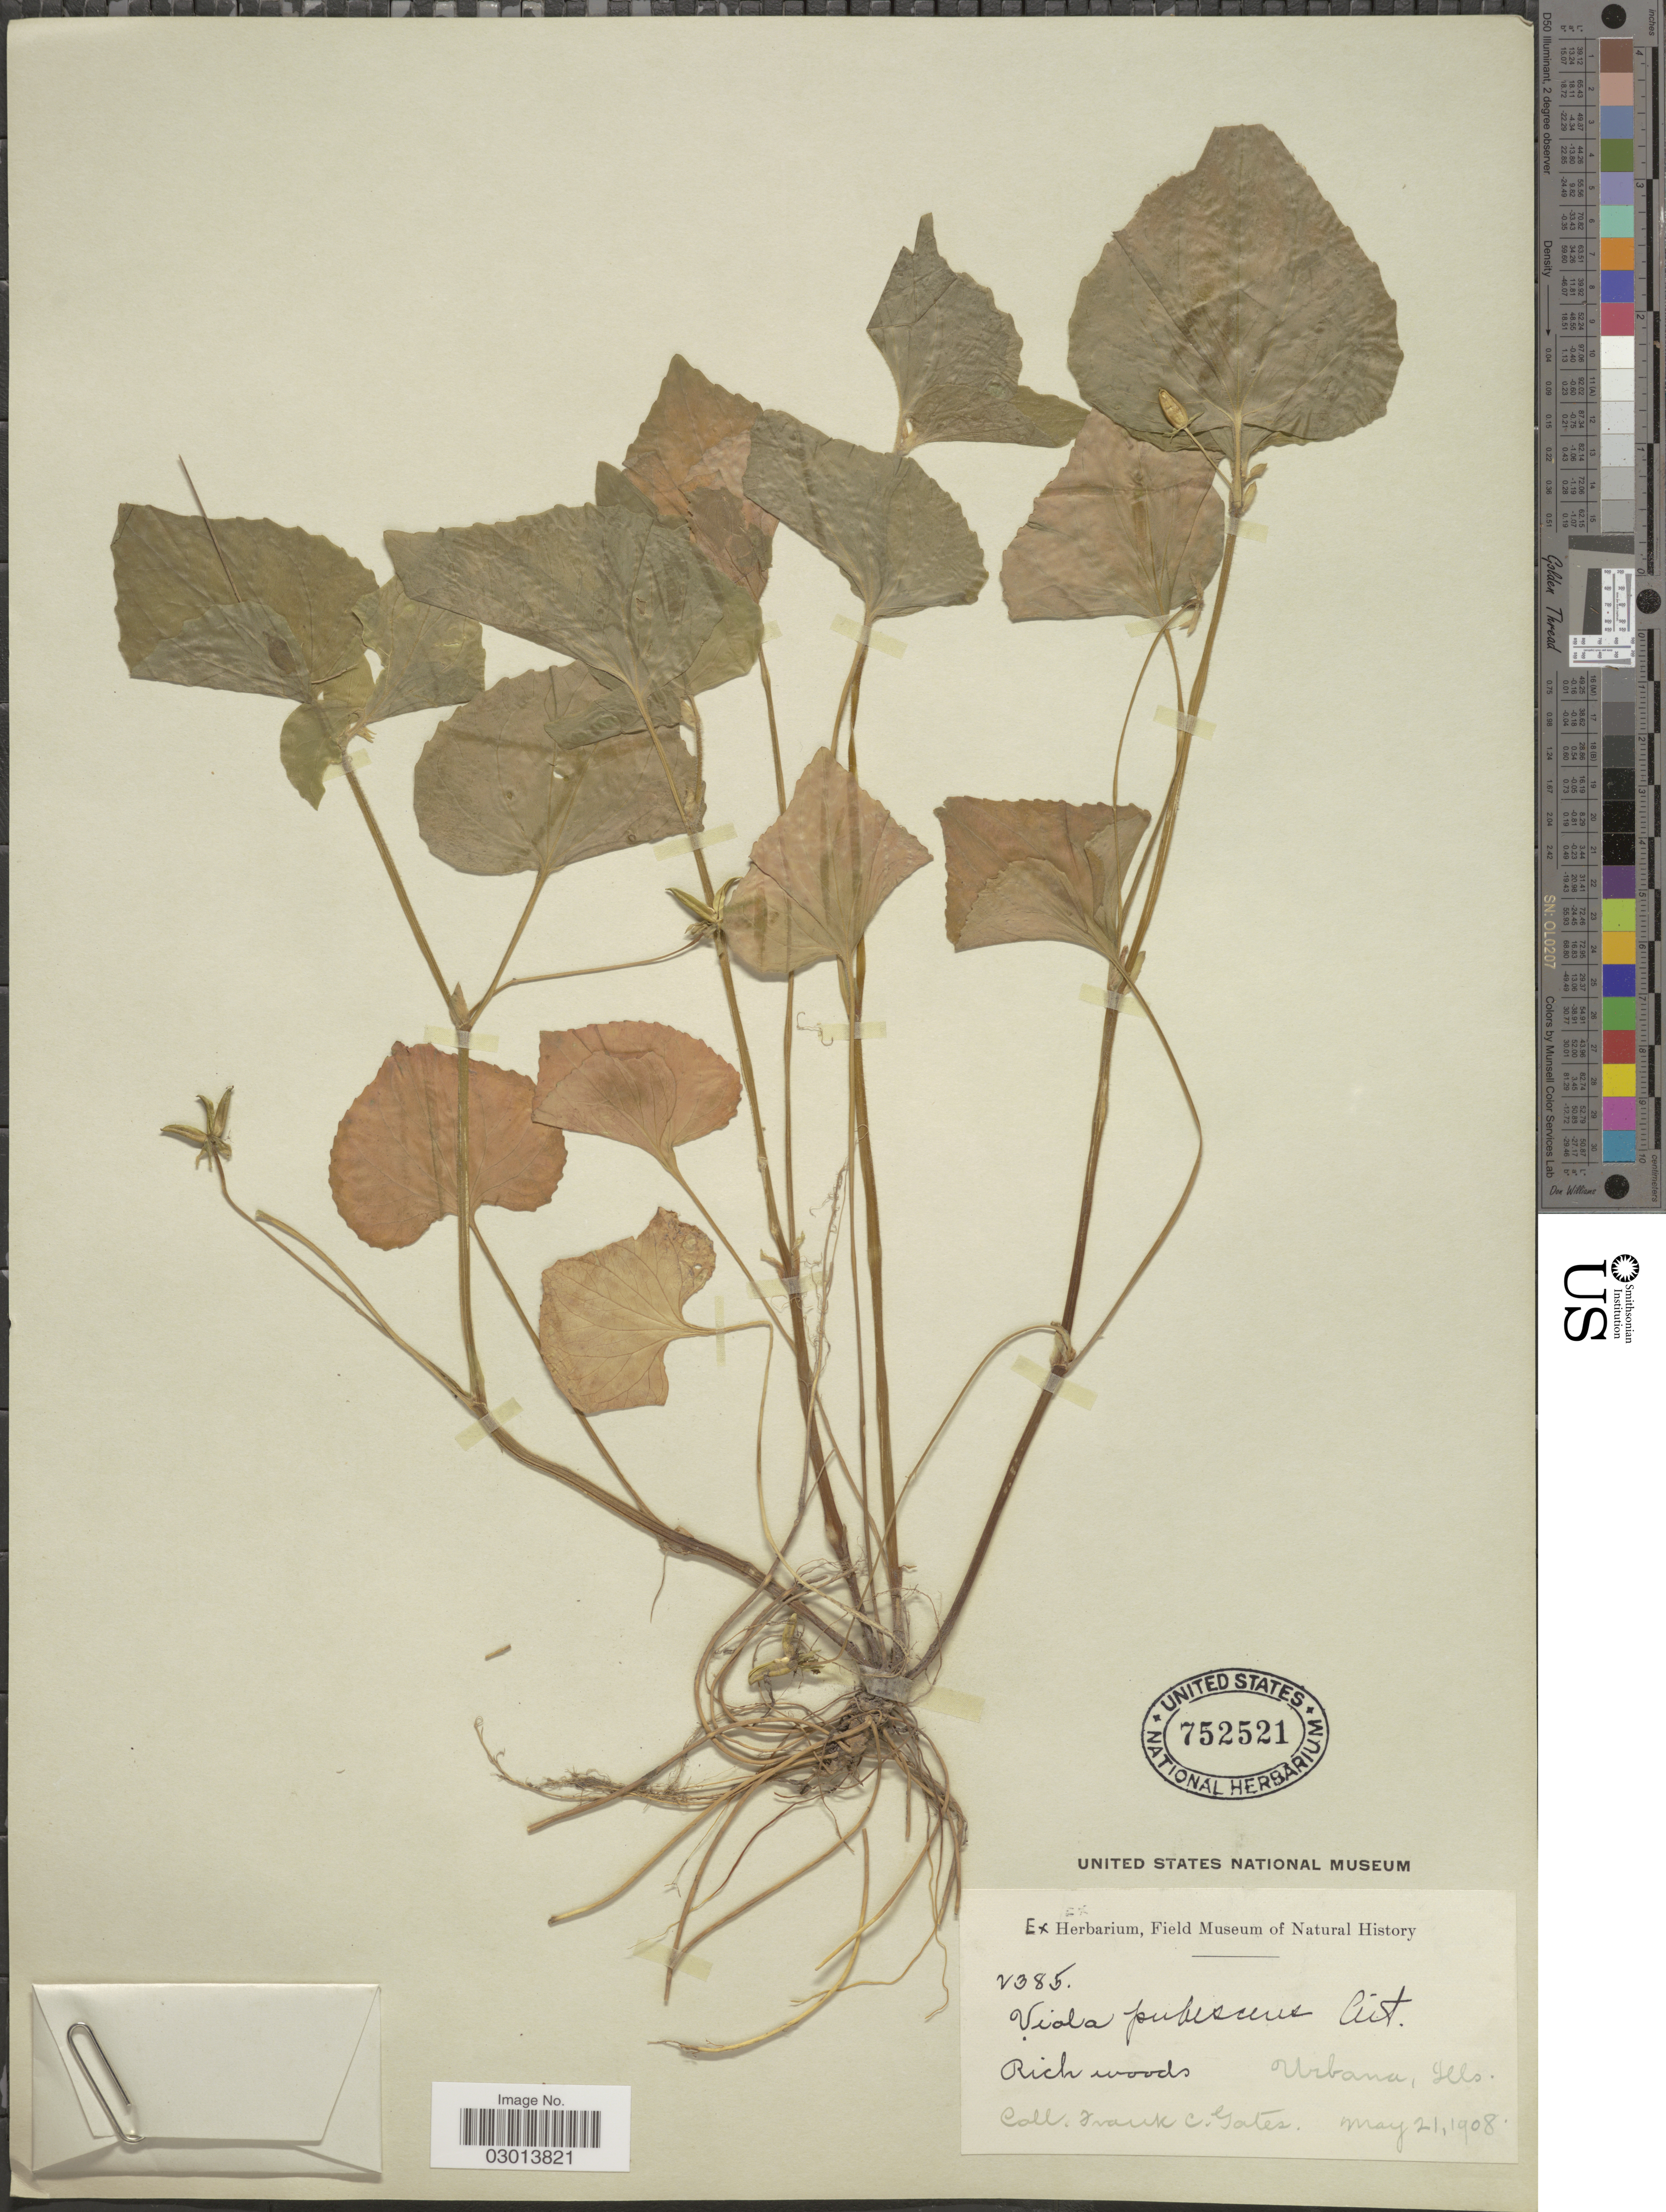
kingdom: Plantae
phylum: Tracheophyta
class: Magnoliopsida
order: Malpighiales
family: Violaceae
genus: Viola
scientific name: Viola pubescens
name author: Aiton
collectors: F. C. Gates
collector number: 2385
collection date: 1908-05-21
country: United States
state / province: Illinois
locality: Urbana.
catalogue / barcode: US 752521